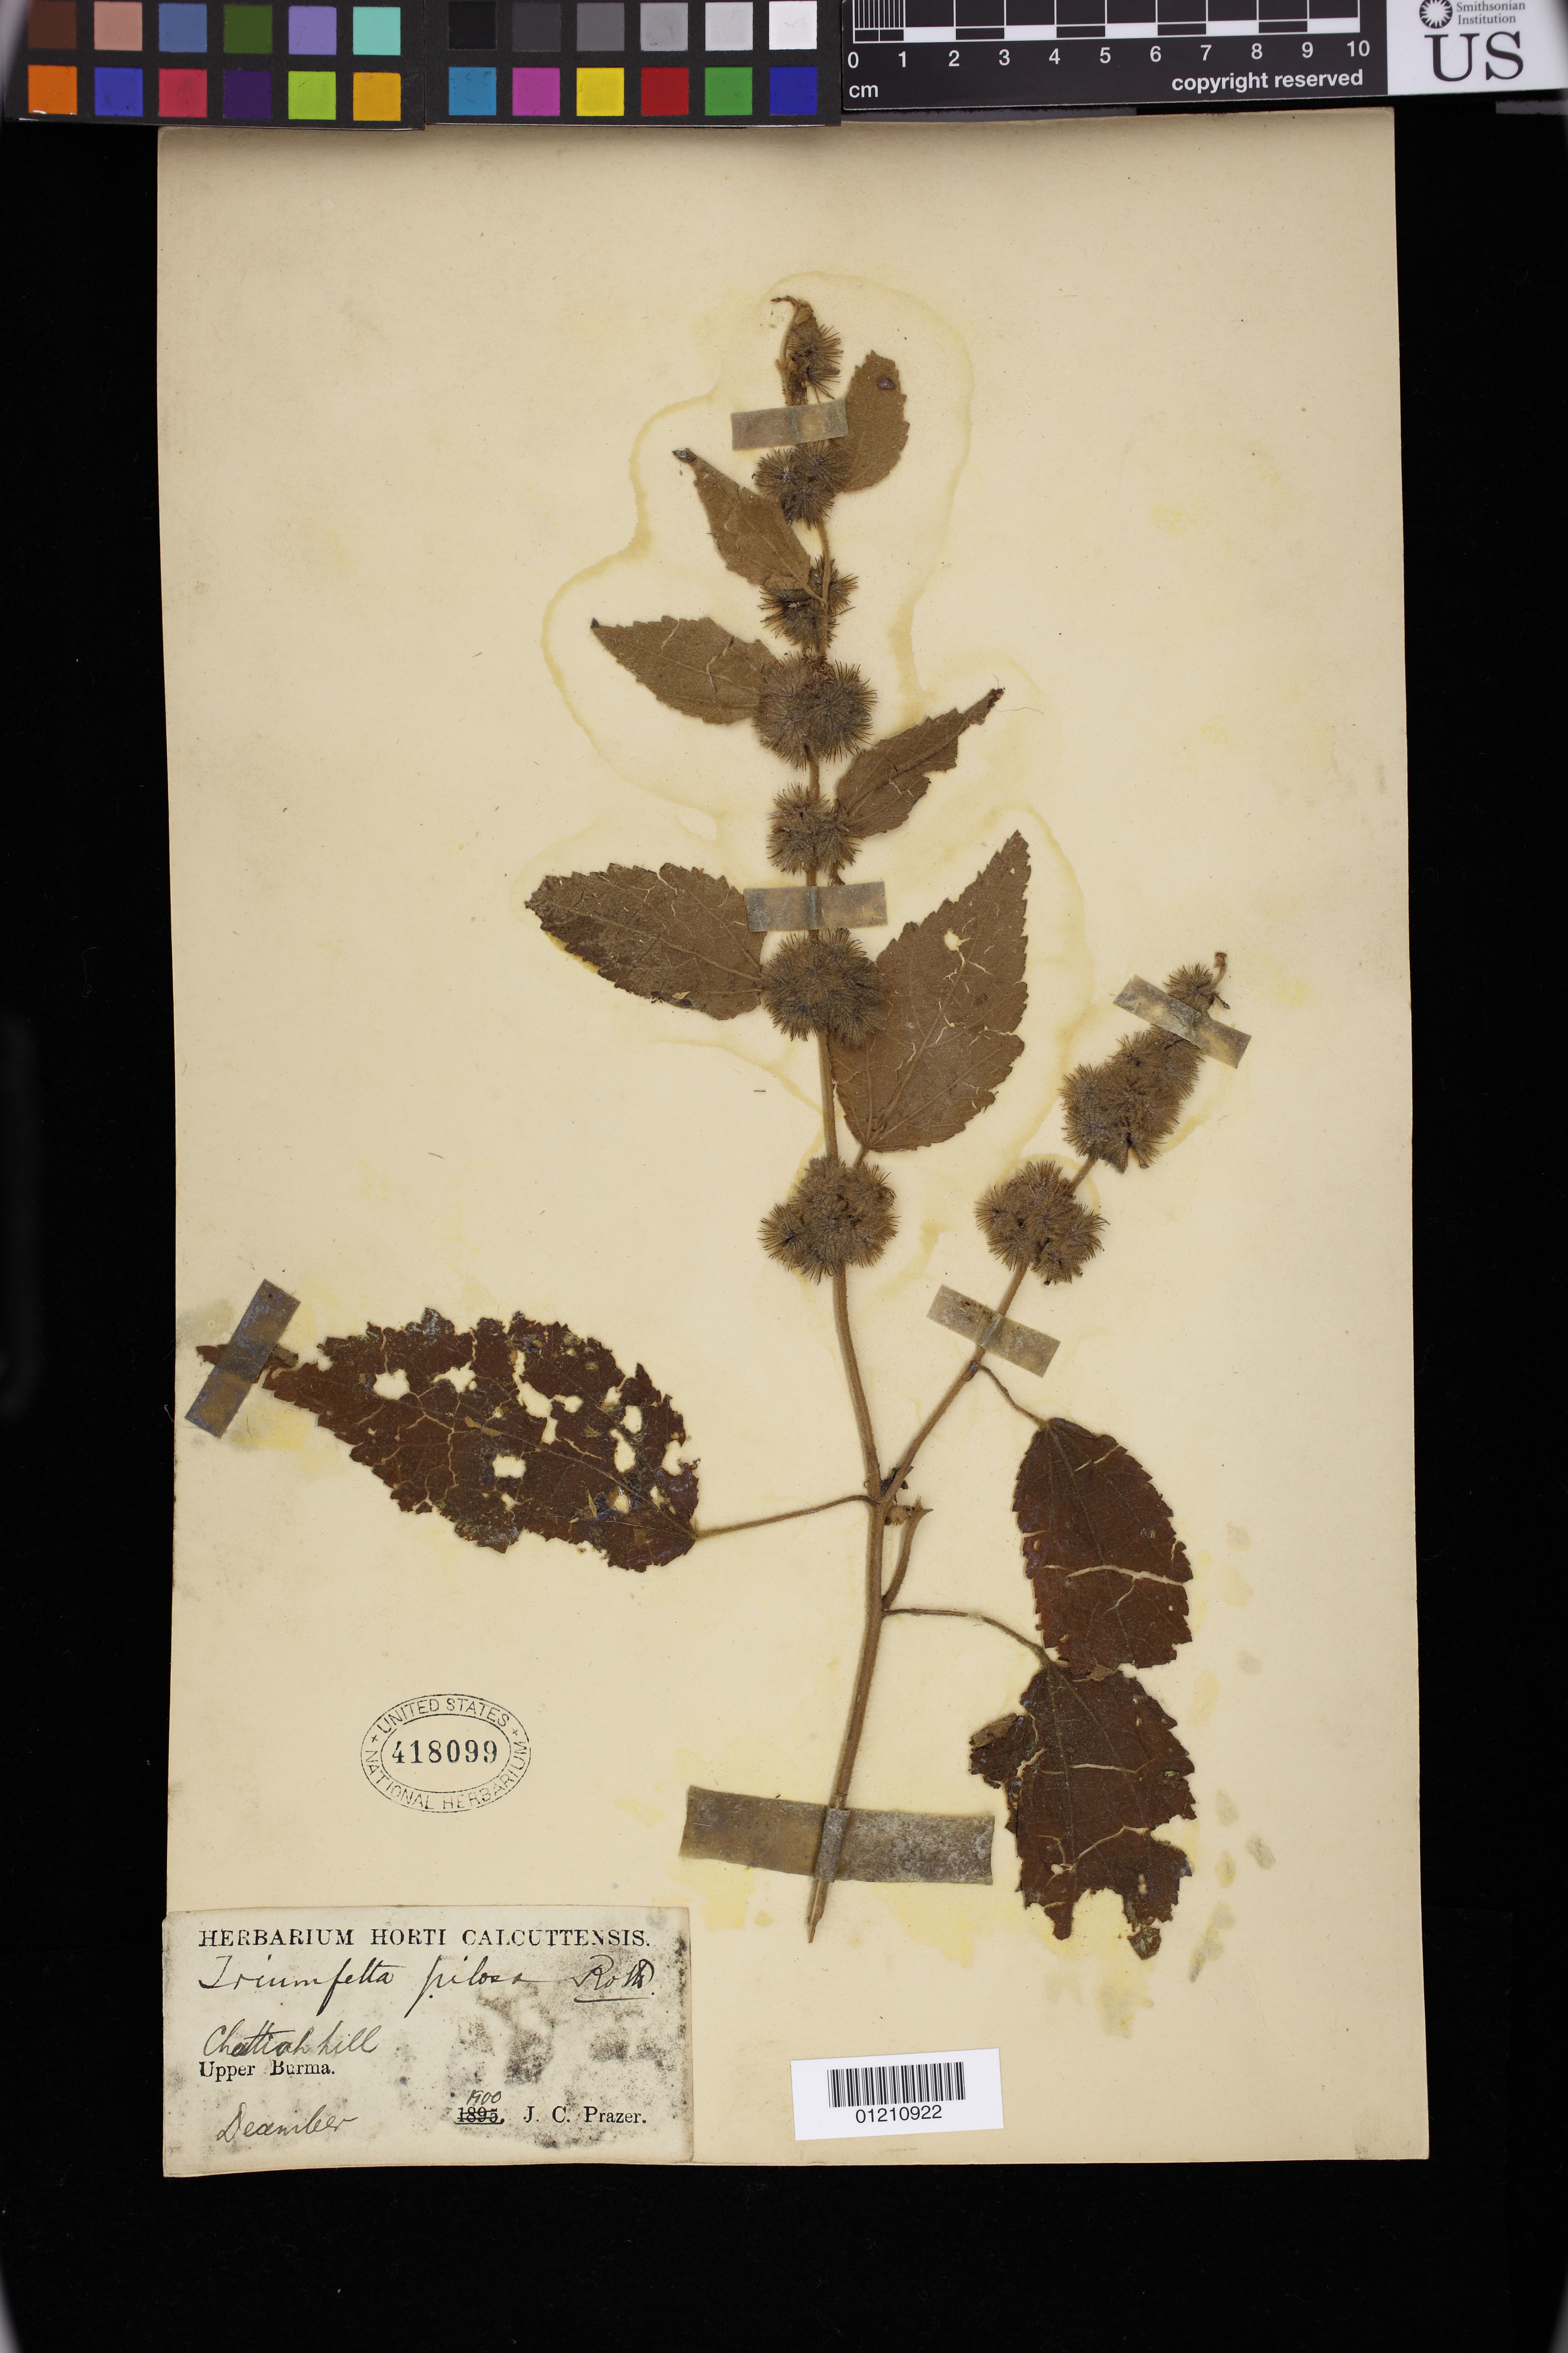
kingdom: Plantae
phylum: Tracheophyta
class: Magnoliopsida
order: Malvales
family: Malvaceae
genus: Triumfetta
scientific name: Triumfetta pilosa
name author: Roth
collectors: J. Prazer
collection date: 1900-12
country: Myanmar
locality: Upper Burma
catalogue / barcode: US 418099